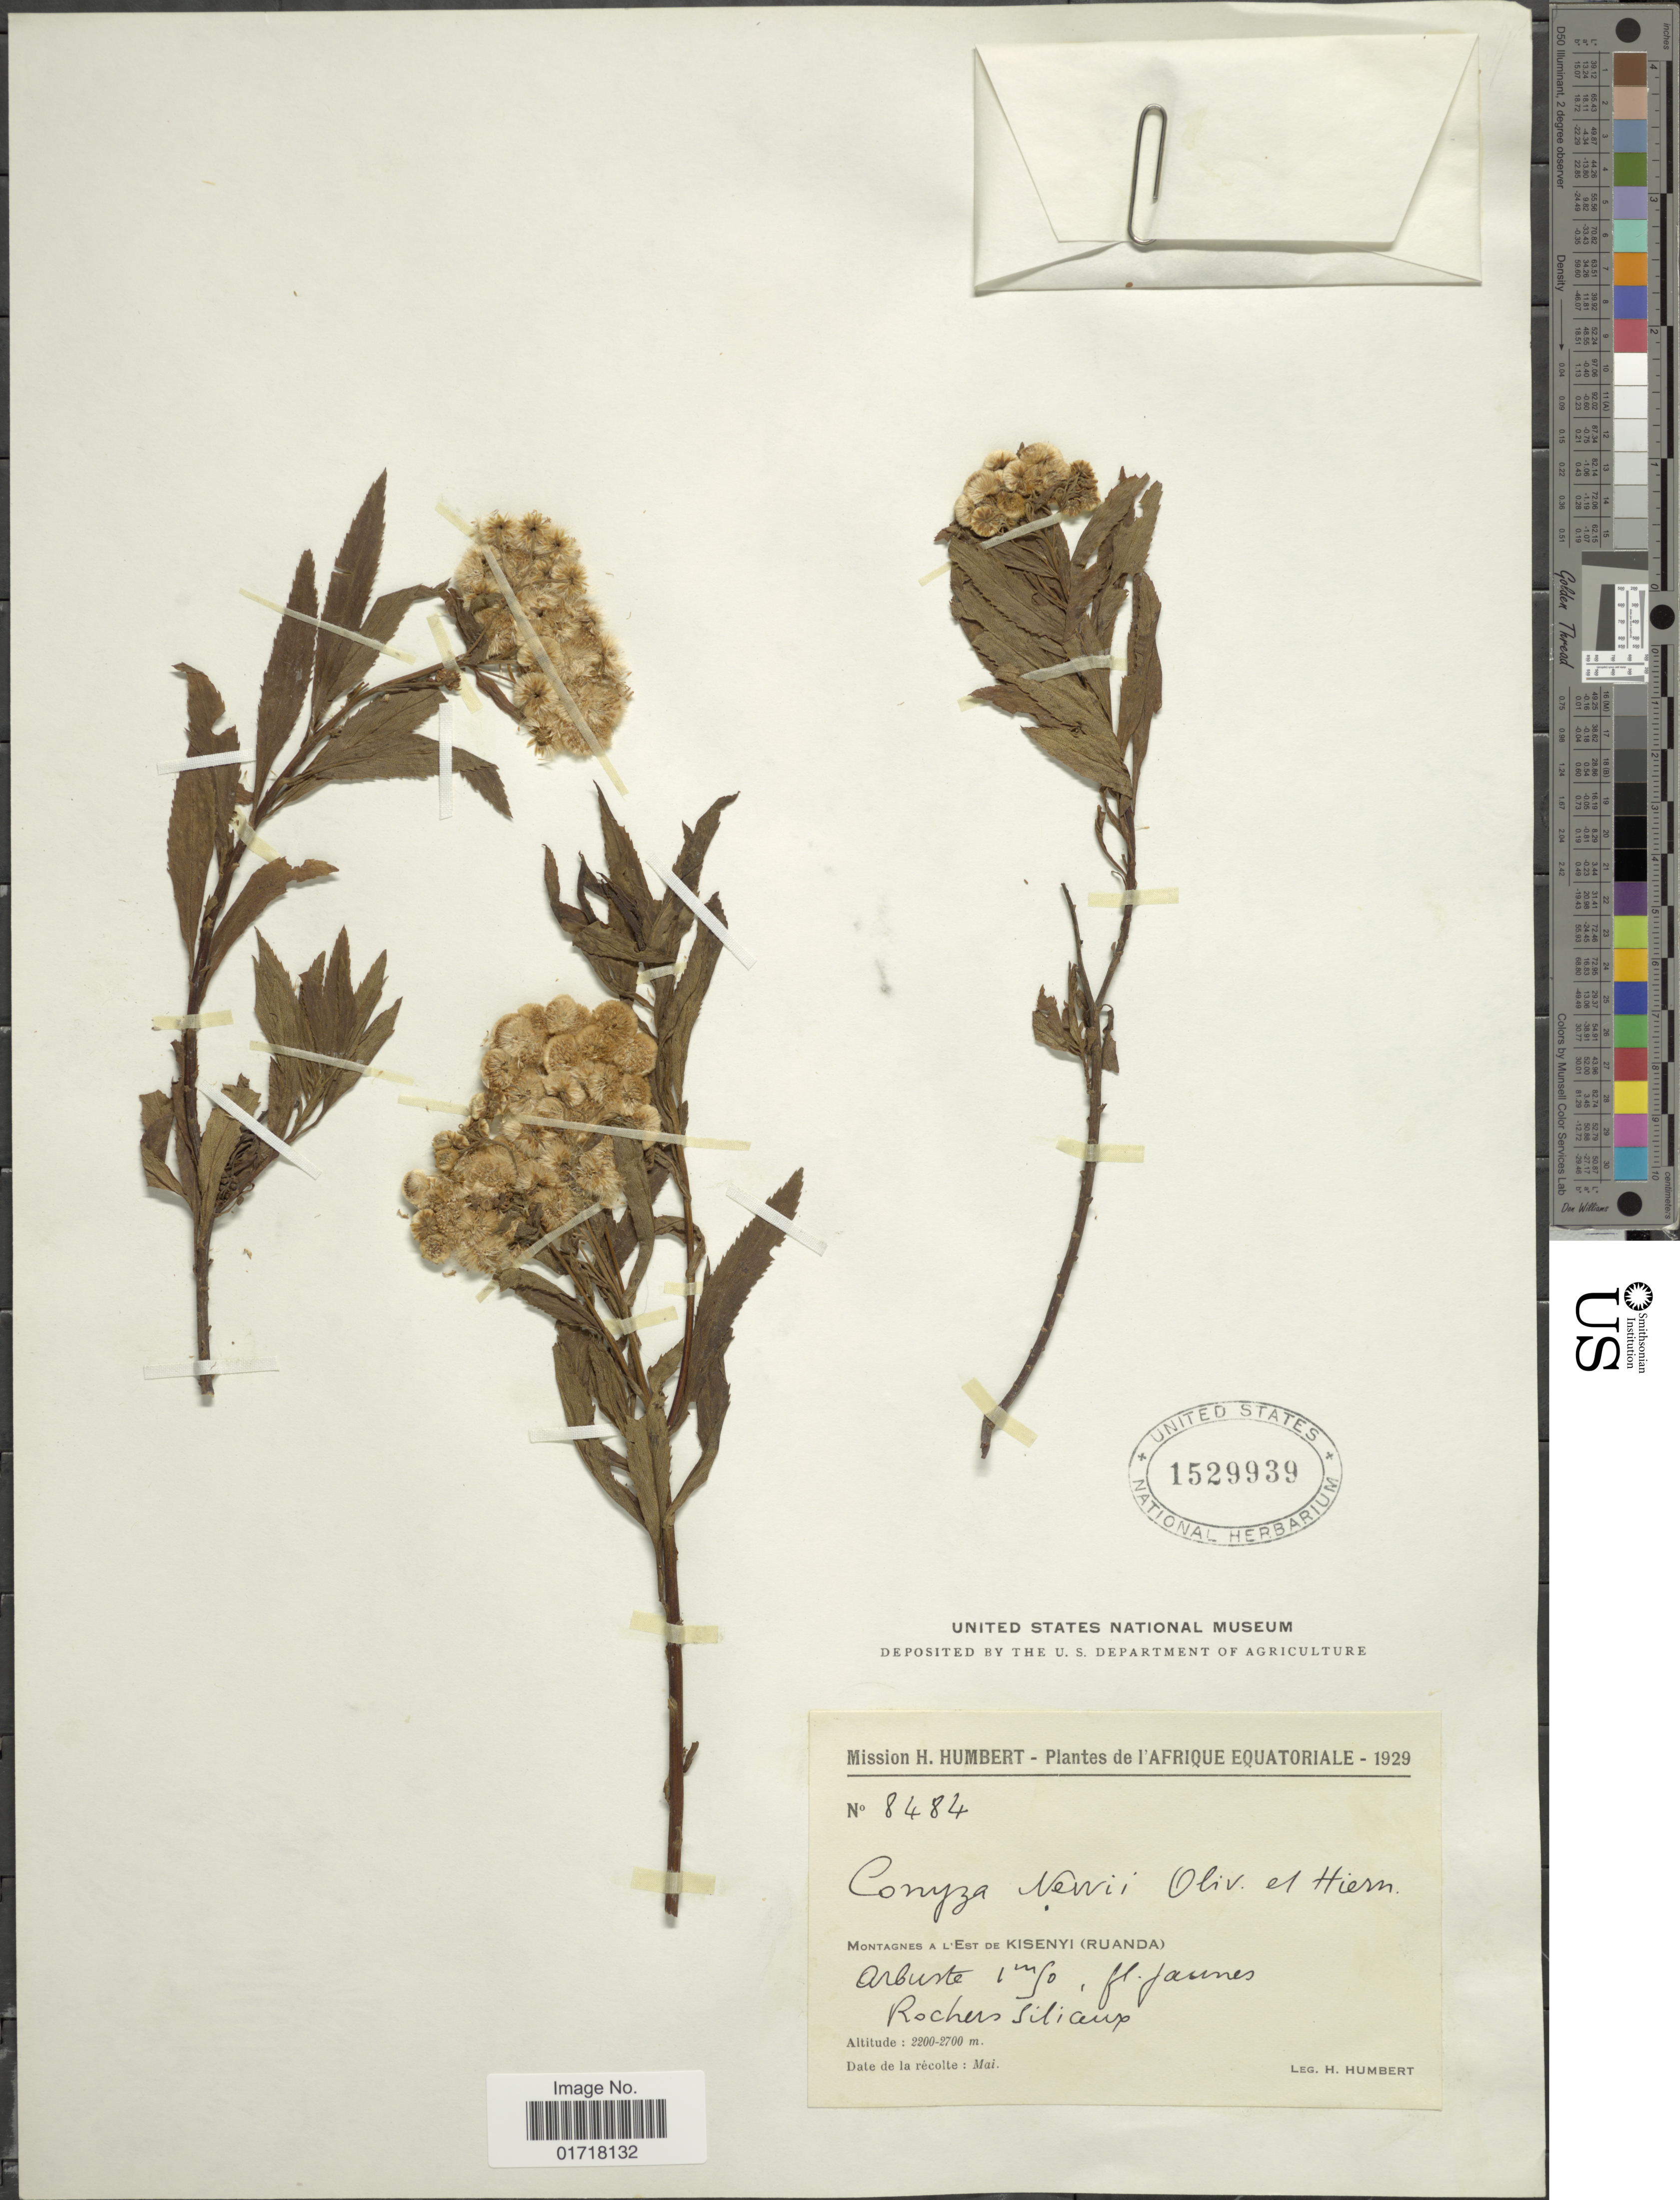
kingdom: Plantae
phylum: Tracheophyta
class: Magnoliopsida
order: Asterales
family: Asteraceae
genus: Conyza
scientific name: Conyza newii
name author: Oliv. & Hiern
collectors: H. Humbert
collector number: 8484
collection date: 1929-05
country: Rwanda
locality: Montagnes a l' Est de Kisenyi (Ruanda)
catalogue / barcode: US 1529939